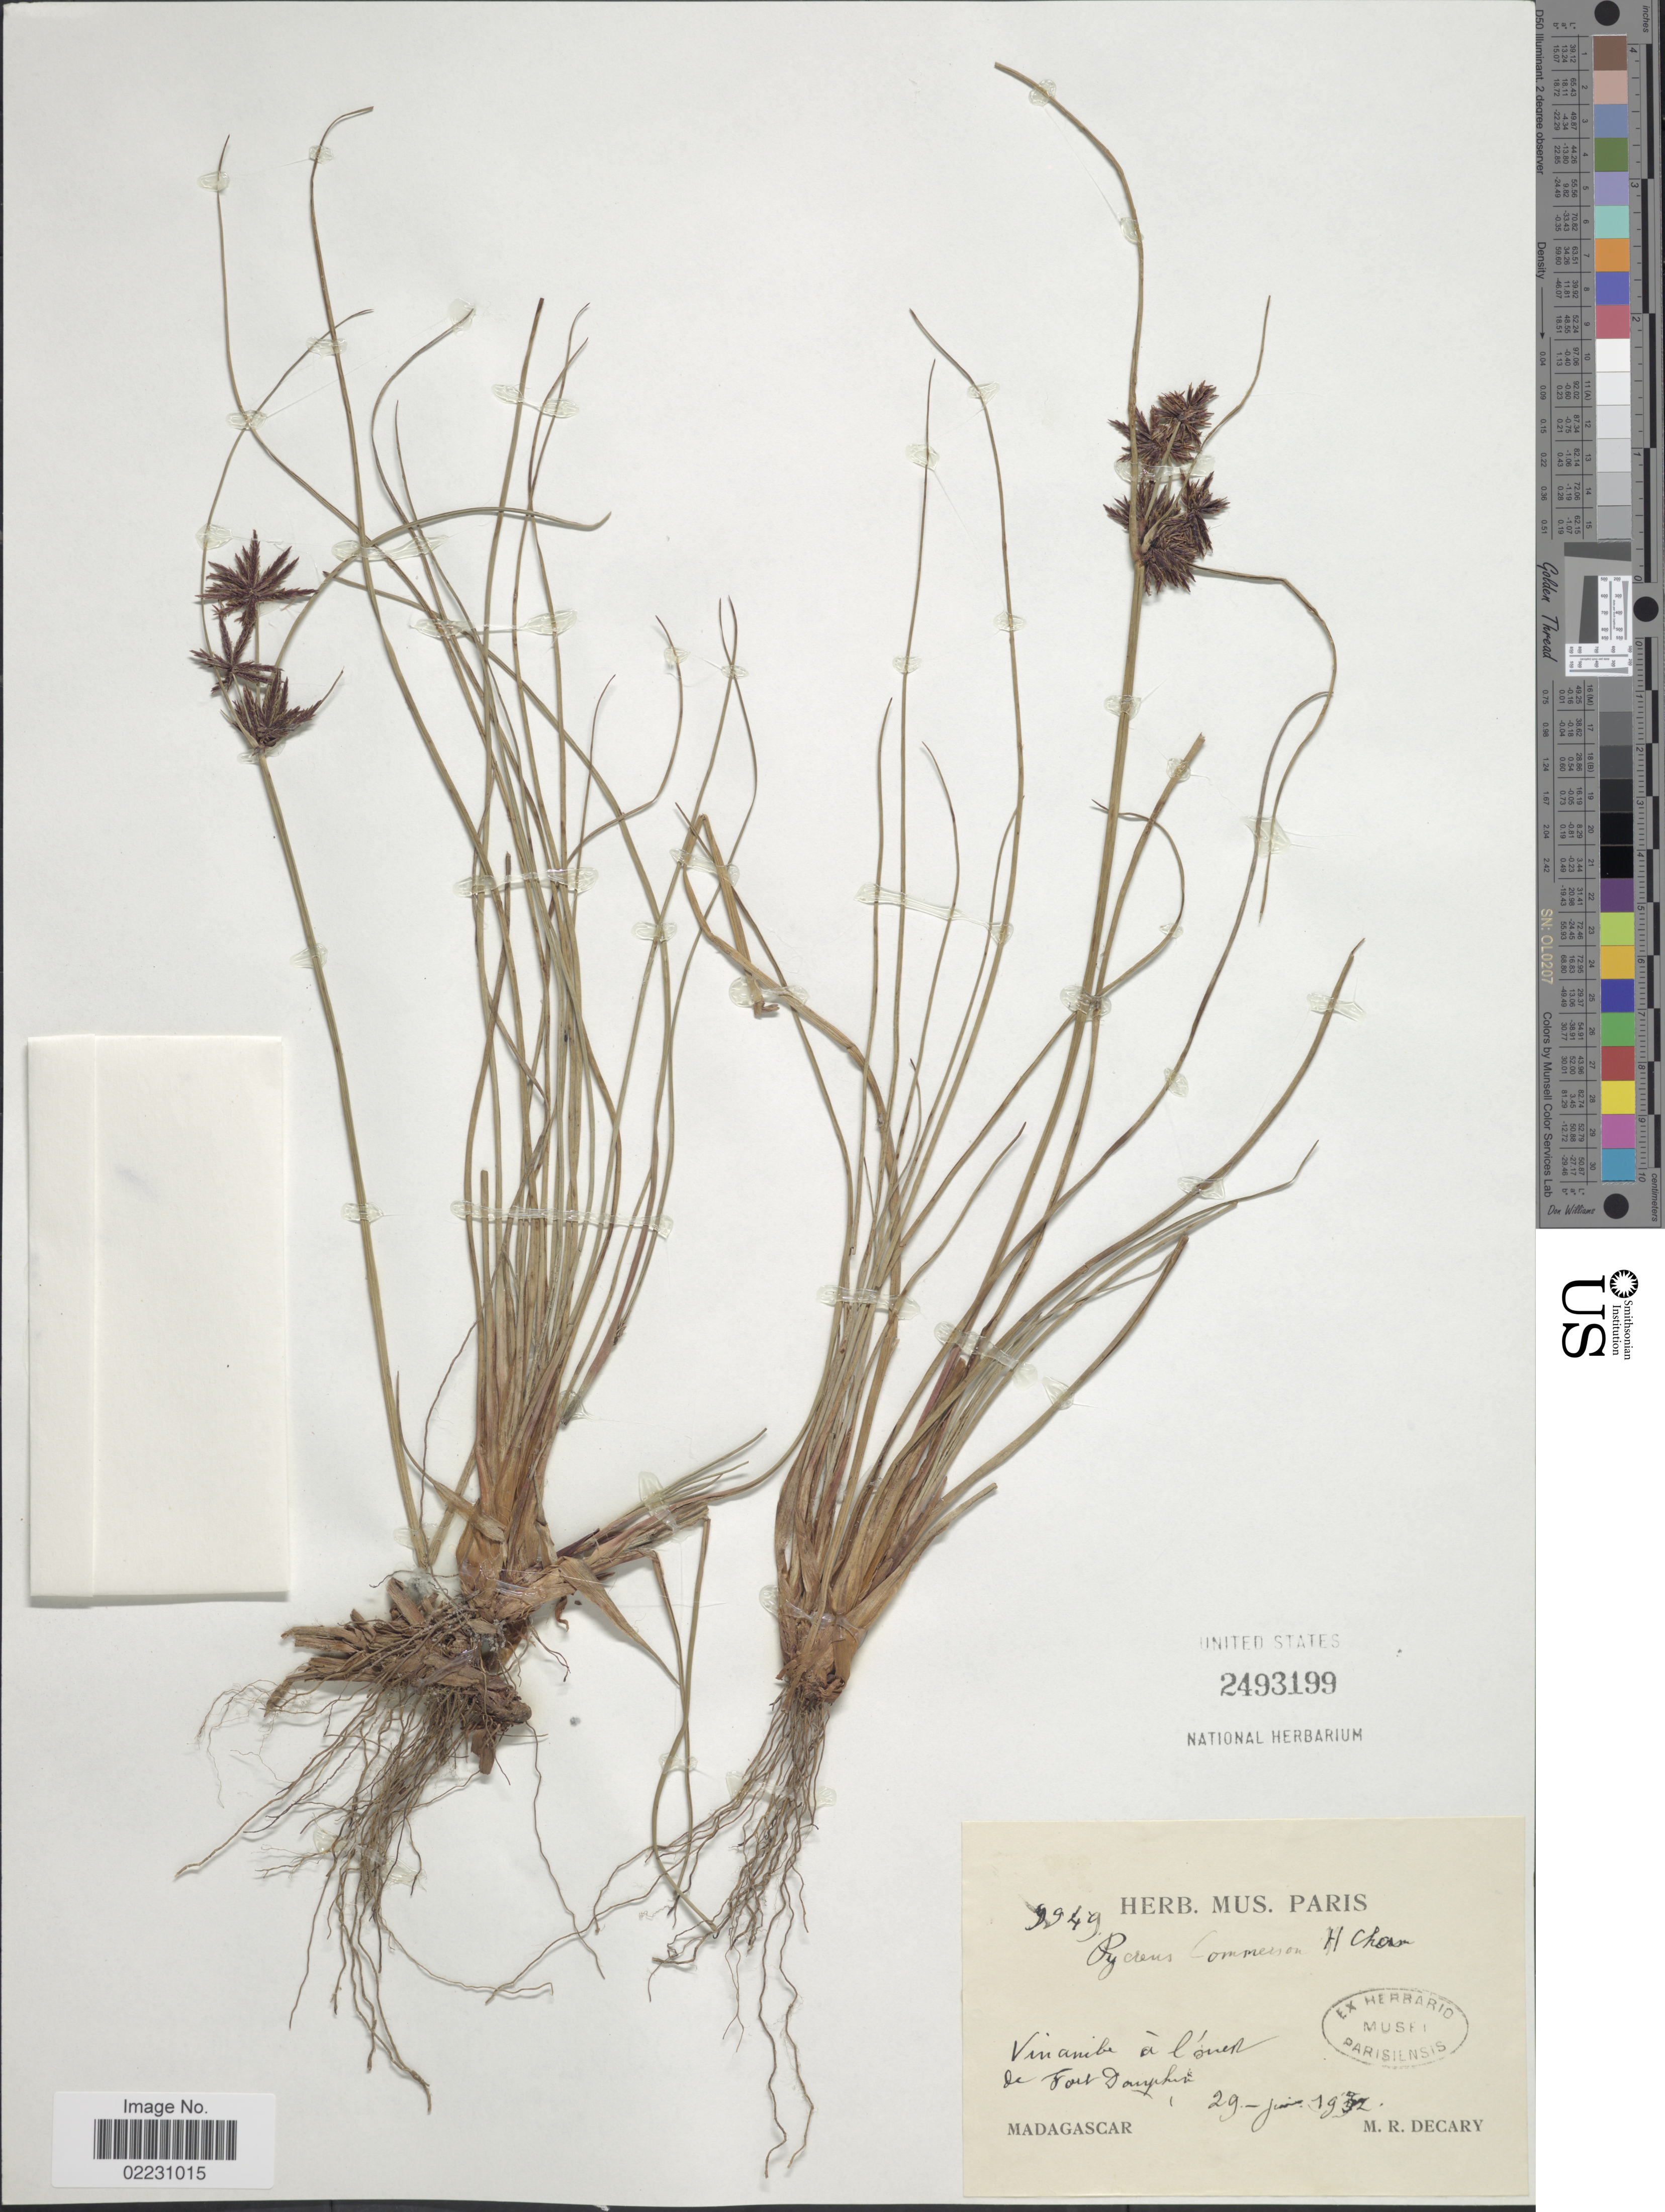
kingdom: Plantae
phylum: Tracheophyta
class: Liliopsida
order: Poales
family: Cyperaceae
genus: Cyperus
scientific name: Cyperus rhizomatosus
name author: (C.B. Clarke) Kük.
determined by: Strong, Mark T., (BOT), Smithsonian Institution - National Museum of Natural History (UNITED STATES)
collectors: R. Decary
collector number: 9949*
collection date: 1932-06-29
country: Madagascar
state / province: Anosy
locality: Vinanibe á l'ouest de Fort Dauphin [Vinanibe, west of Tolagnaro]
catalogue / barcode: US 2493199